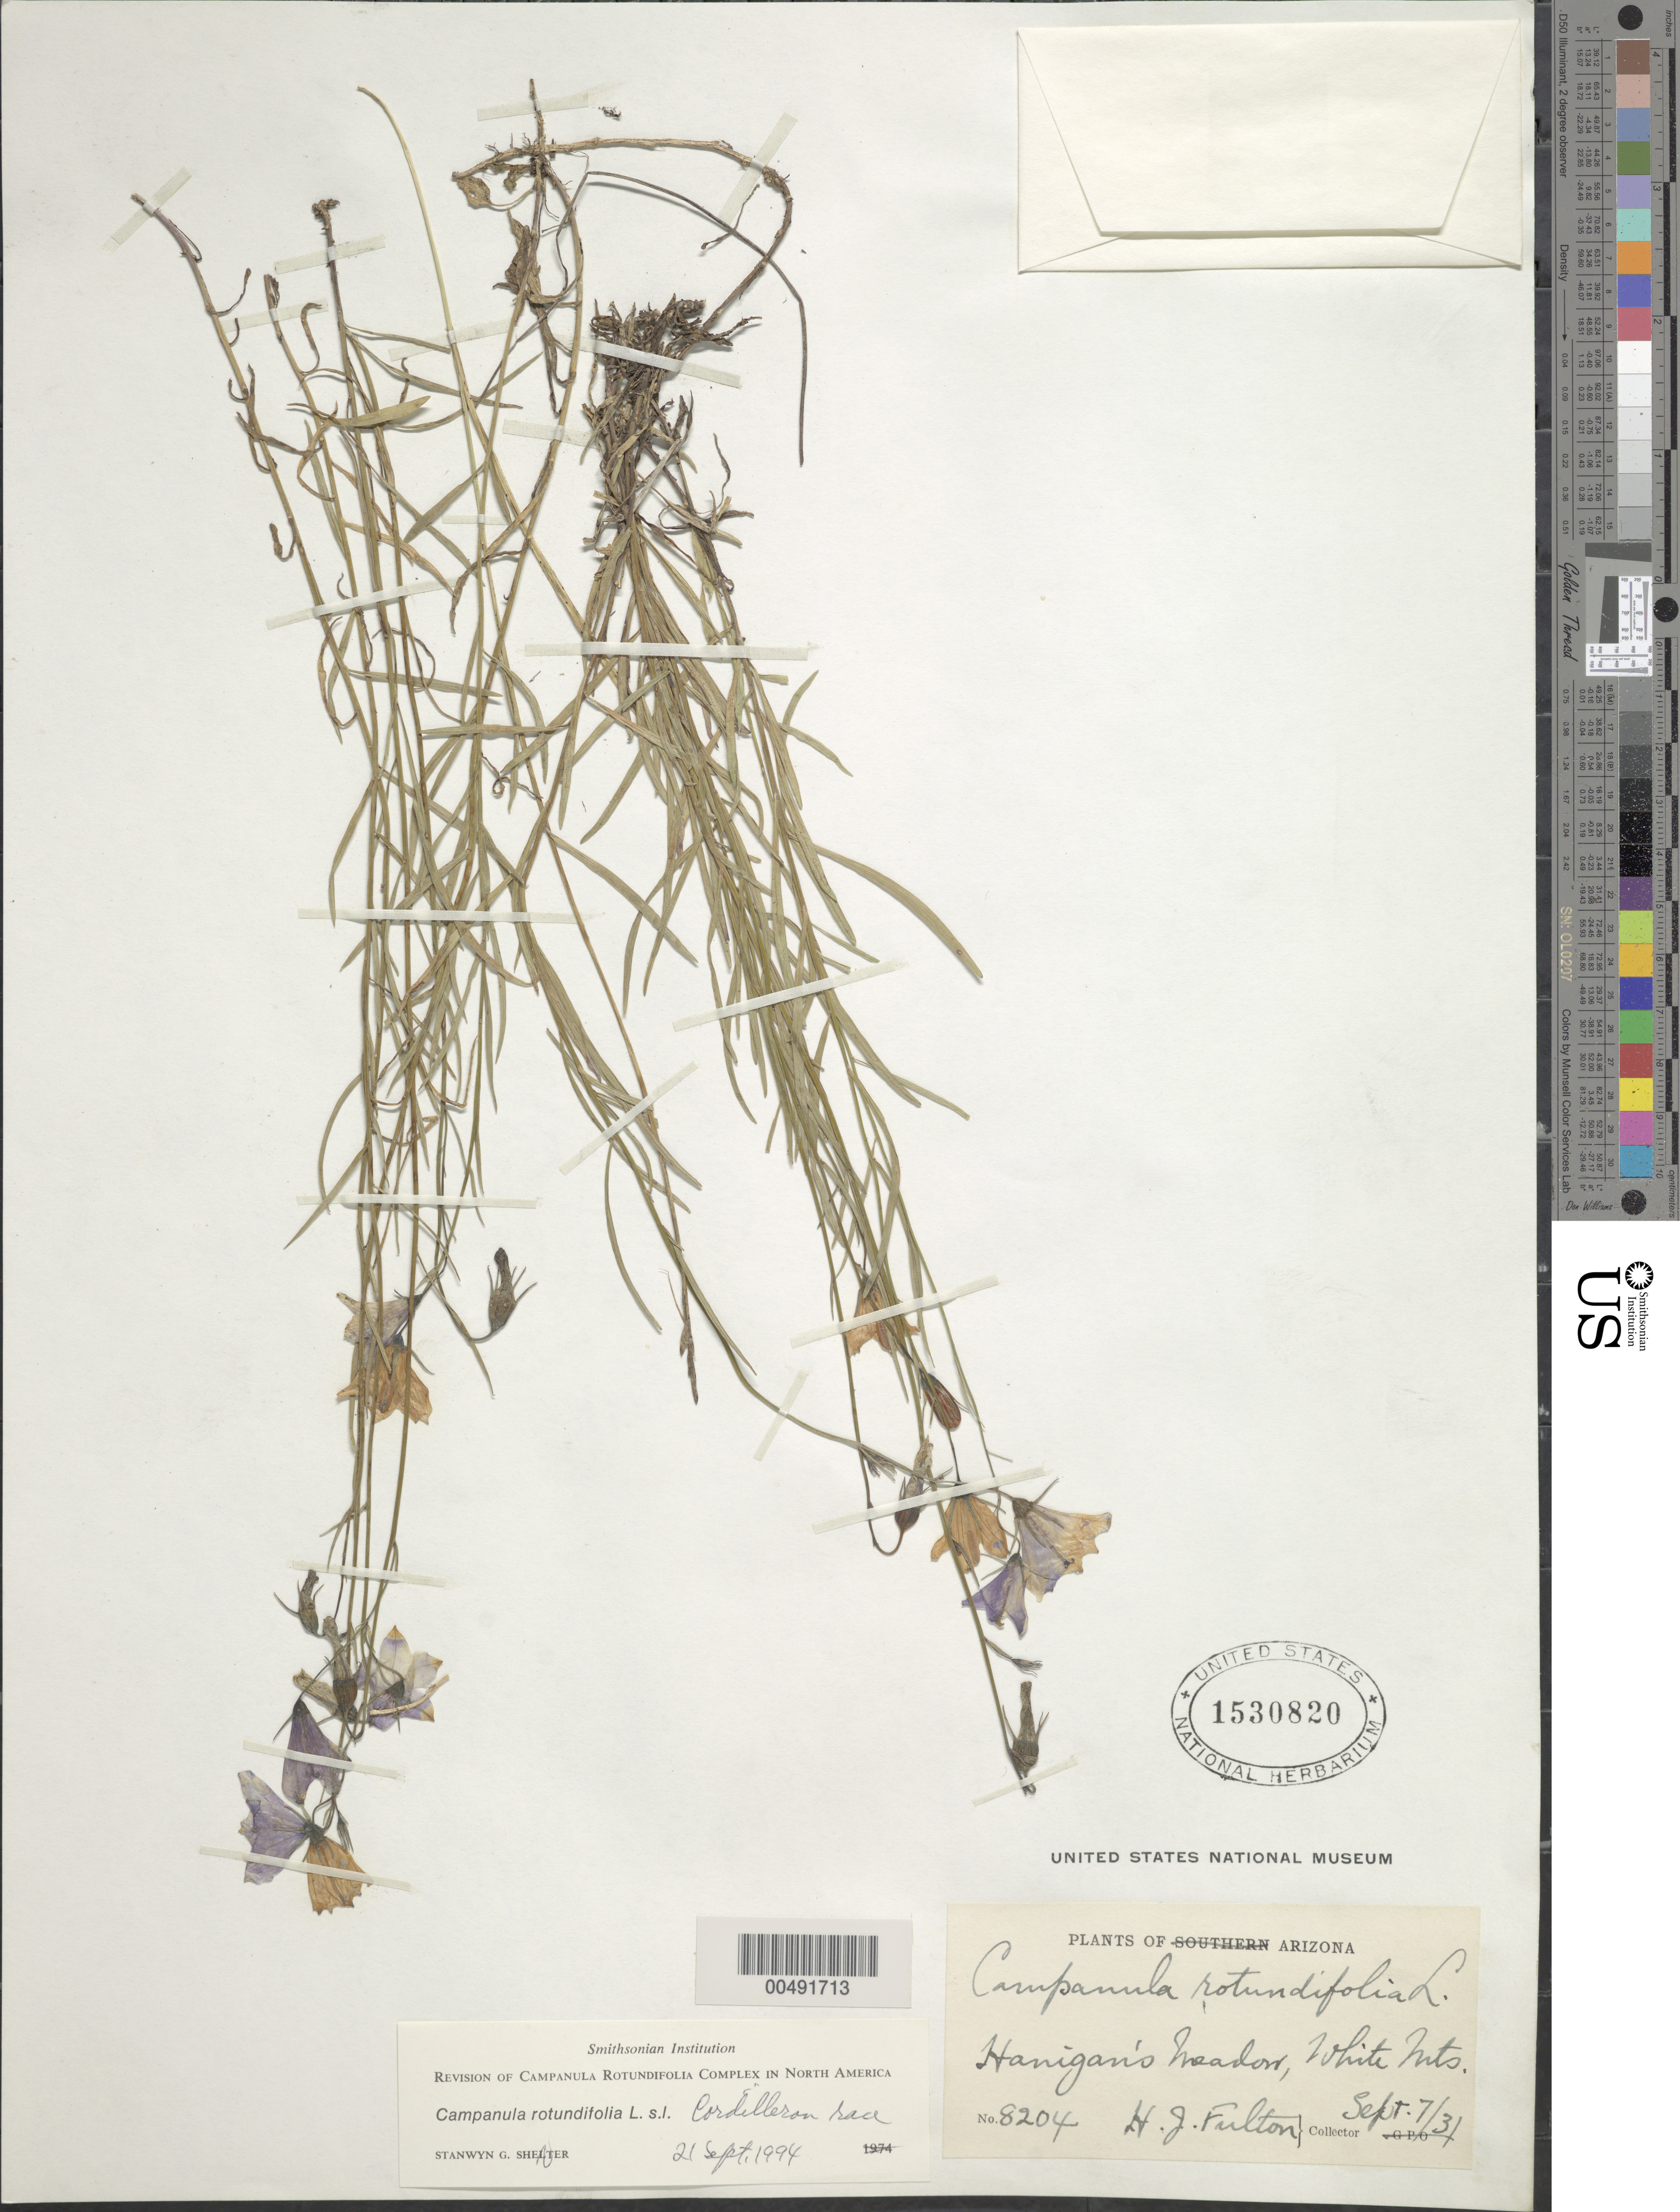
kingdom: Plantae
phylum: Tracheophyta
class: Magnoliopsida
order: Asterales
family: Campanulaceae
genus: Campanula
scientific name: Campanula rotundifolia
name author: L.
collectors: H. Fulton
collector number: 8204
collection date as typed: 07 Sep 1931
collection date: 1931-09-07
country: United States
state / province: Arizona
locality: Hanigan's Meadow, White Mountains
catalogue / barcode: US 1530820